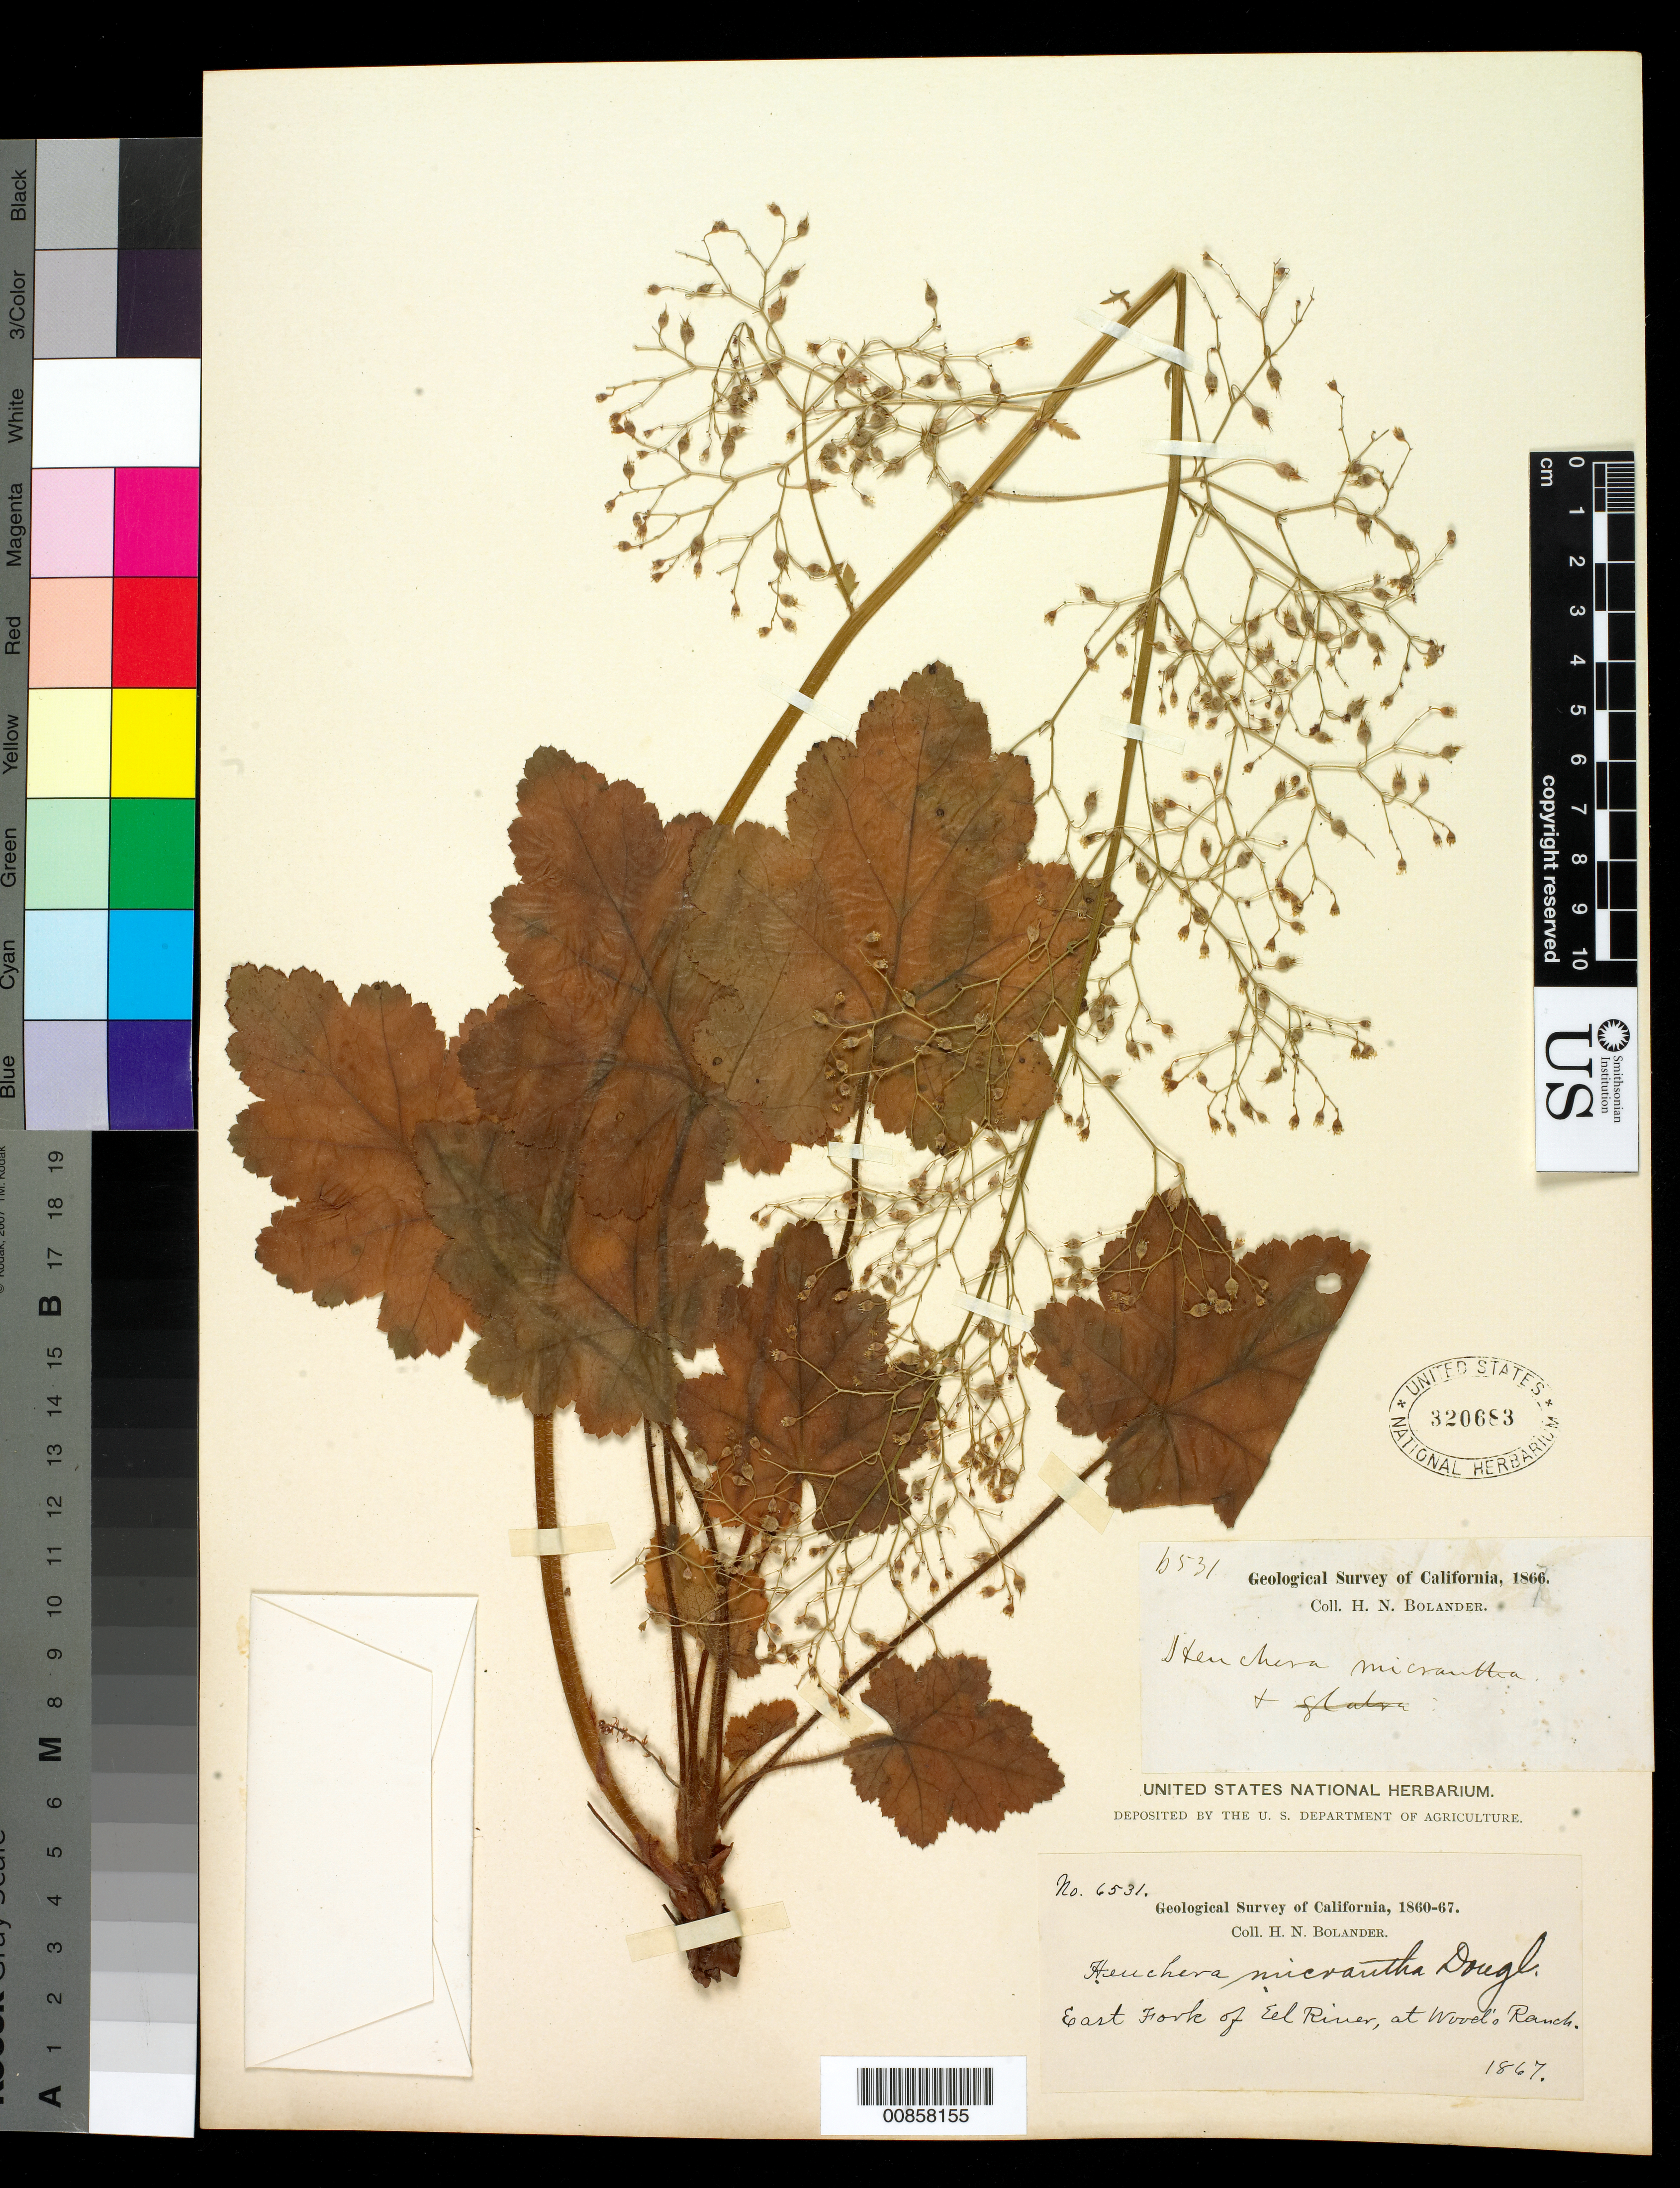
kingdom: Plantae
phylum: Tracheophyta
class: Magnoliopsida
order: Saxifragales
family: Saxifragaceae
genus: Heuchera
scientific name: Heuchera micrantha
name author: Douglas ex Lindl.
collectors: H. Bolander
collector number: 6531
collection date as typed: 1867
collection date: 1867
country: United States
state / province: California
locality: East Fork of Eel River, at Wood's Ranch.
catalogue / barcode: US 320683